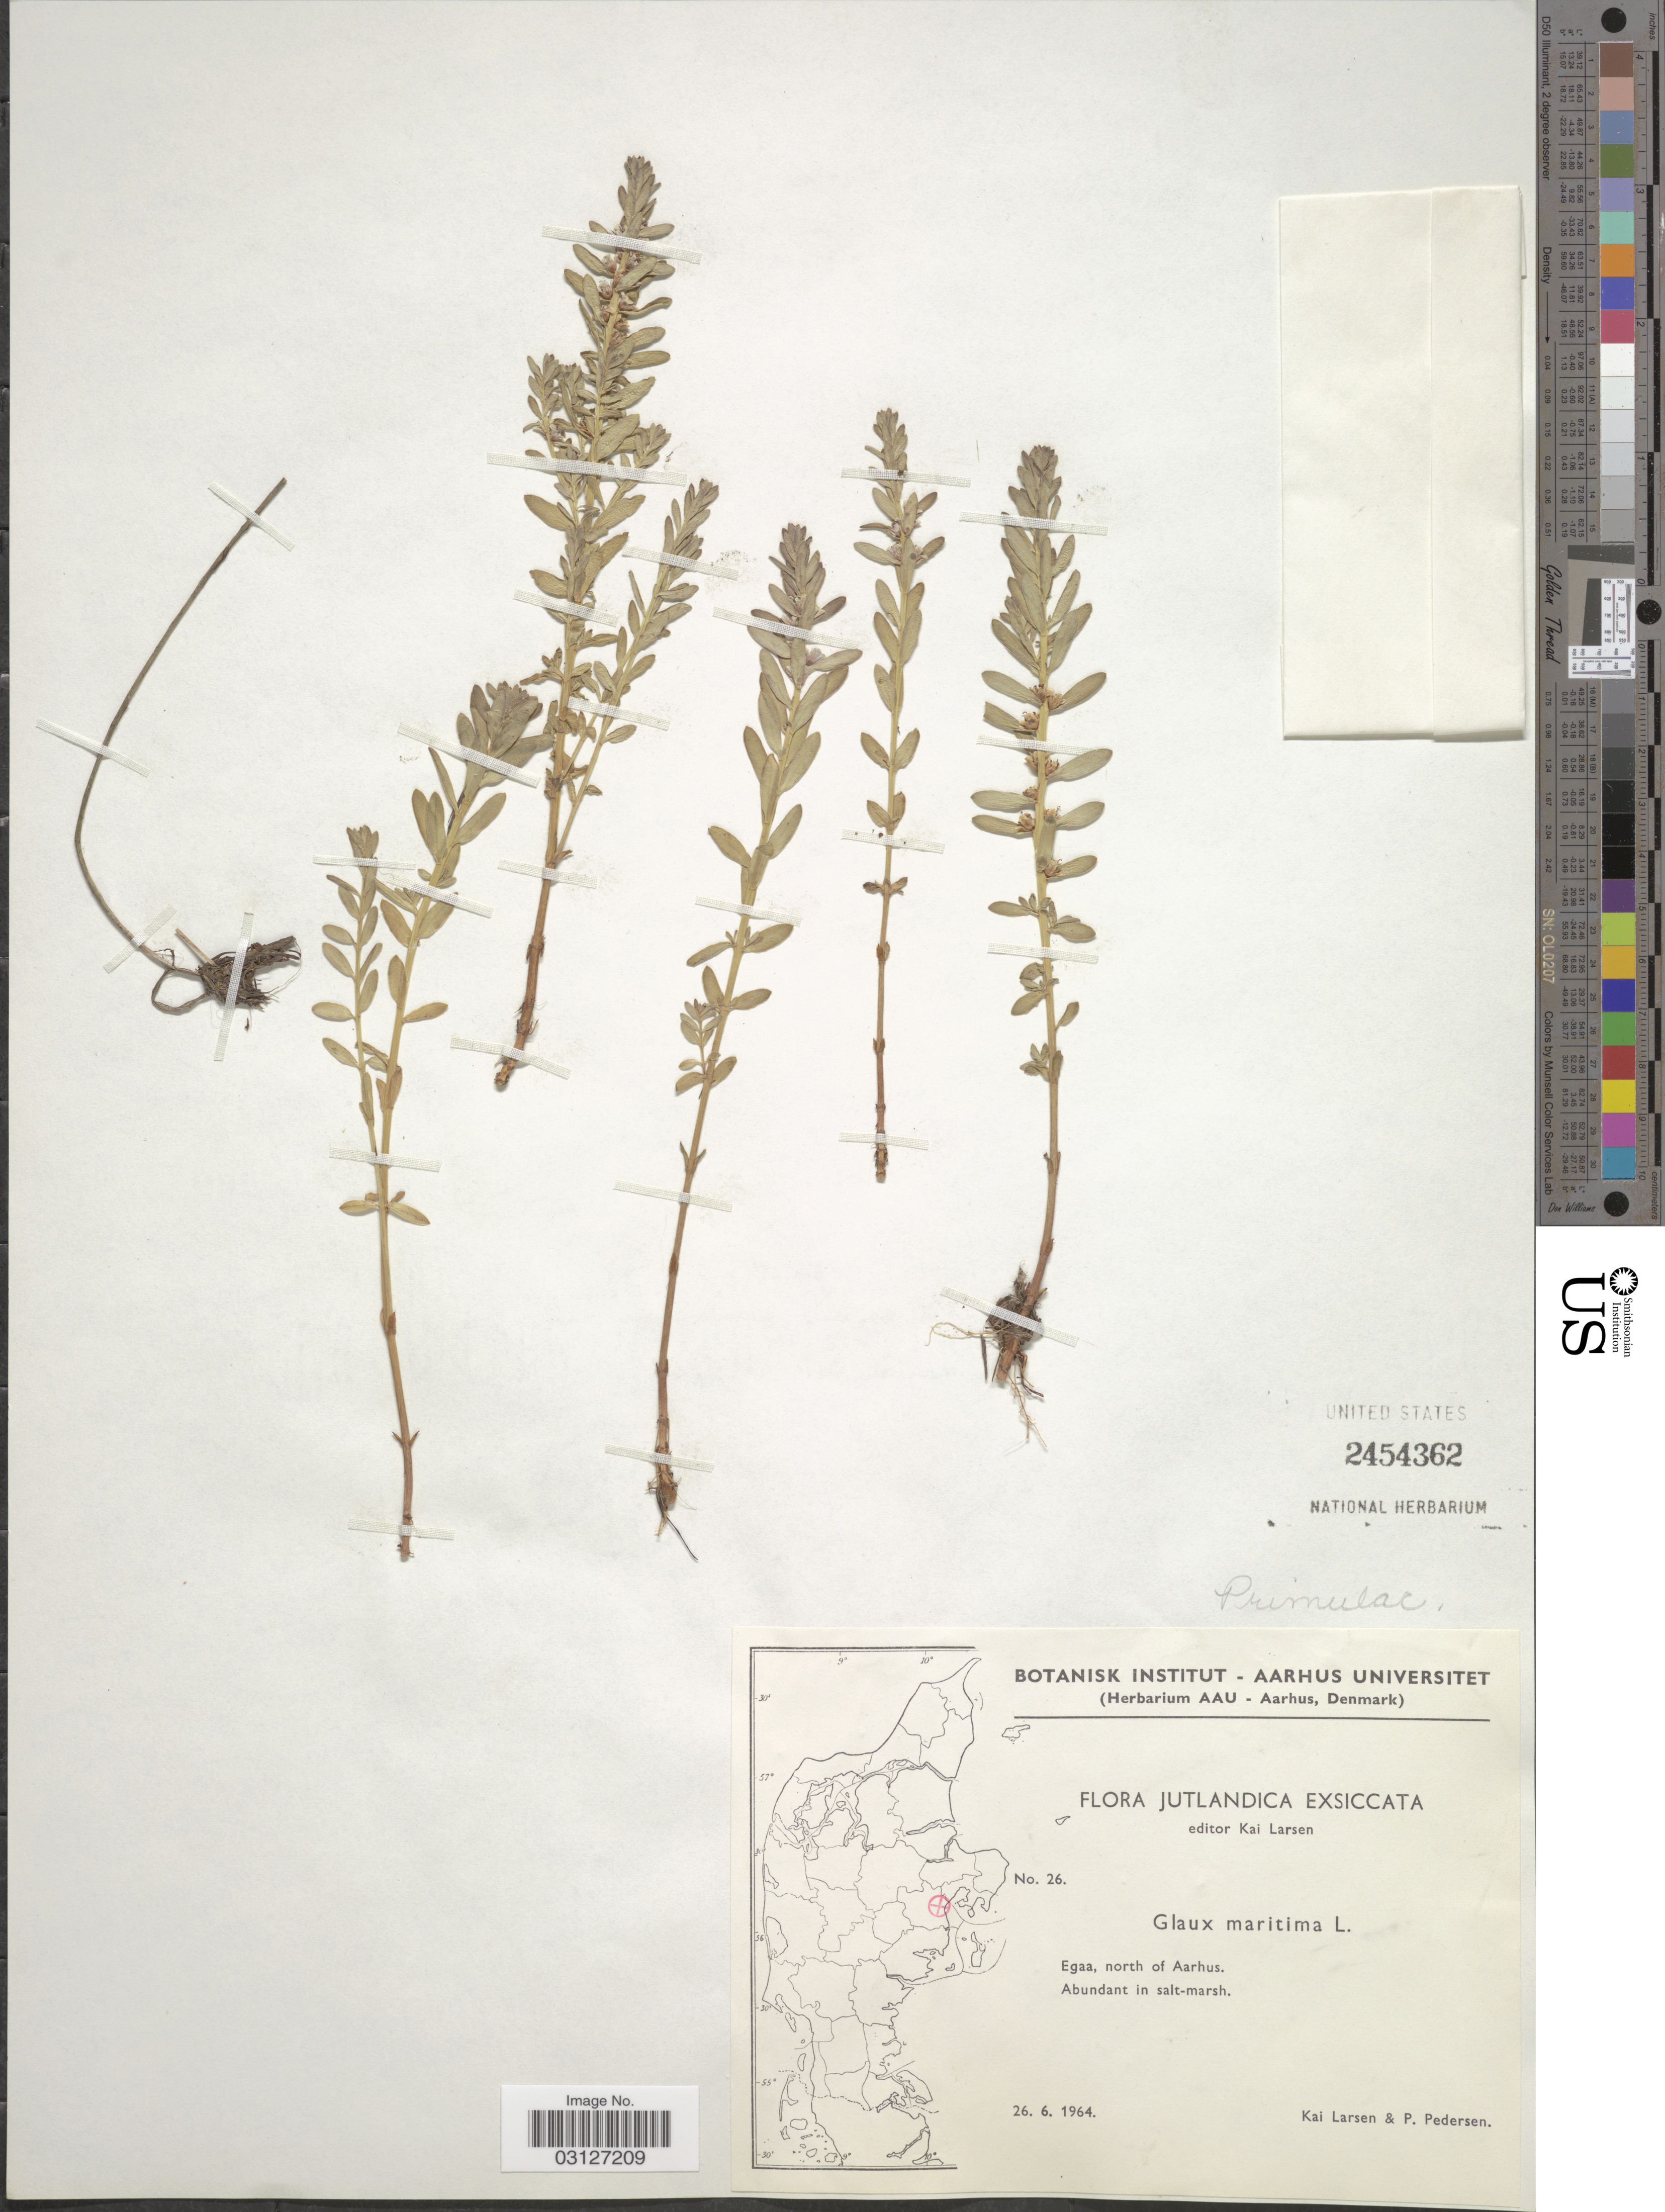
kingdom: Plantae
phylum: Tracheophyta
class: Magnoliopsida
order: Ericales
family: Primulaceae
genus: Glaux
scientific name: Glaux maritima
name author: L.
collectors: K. Larsen & P. Pedersen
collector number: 26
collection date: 1964-06-26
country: Denmark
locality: Jutlandica, Egaa, north of Aarhus.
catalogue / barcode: US 2454362